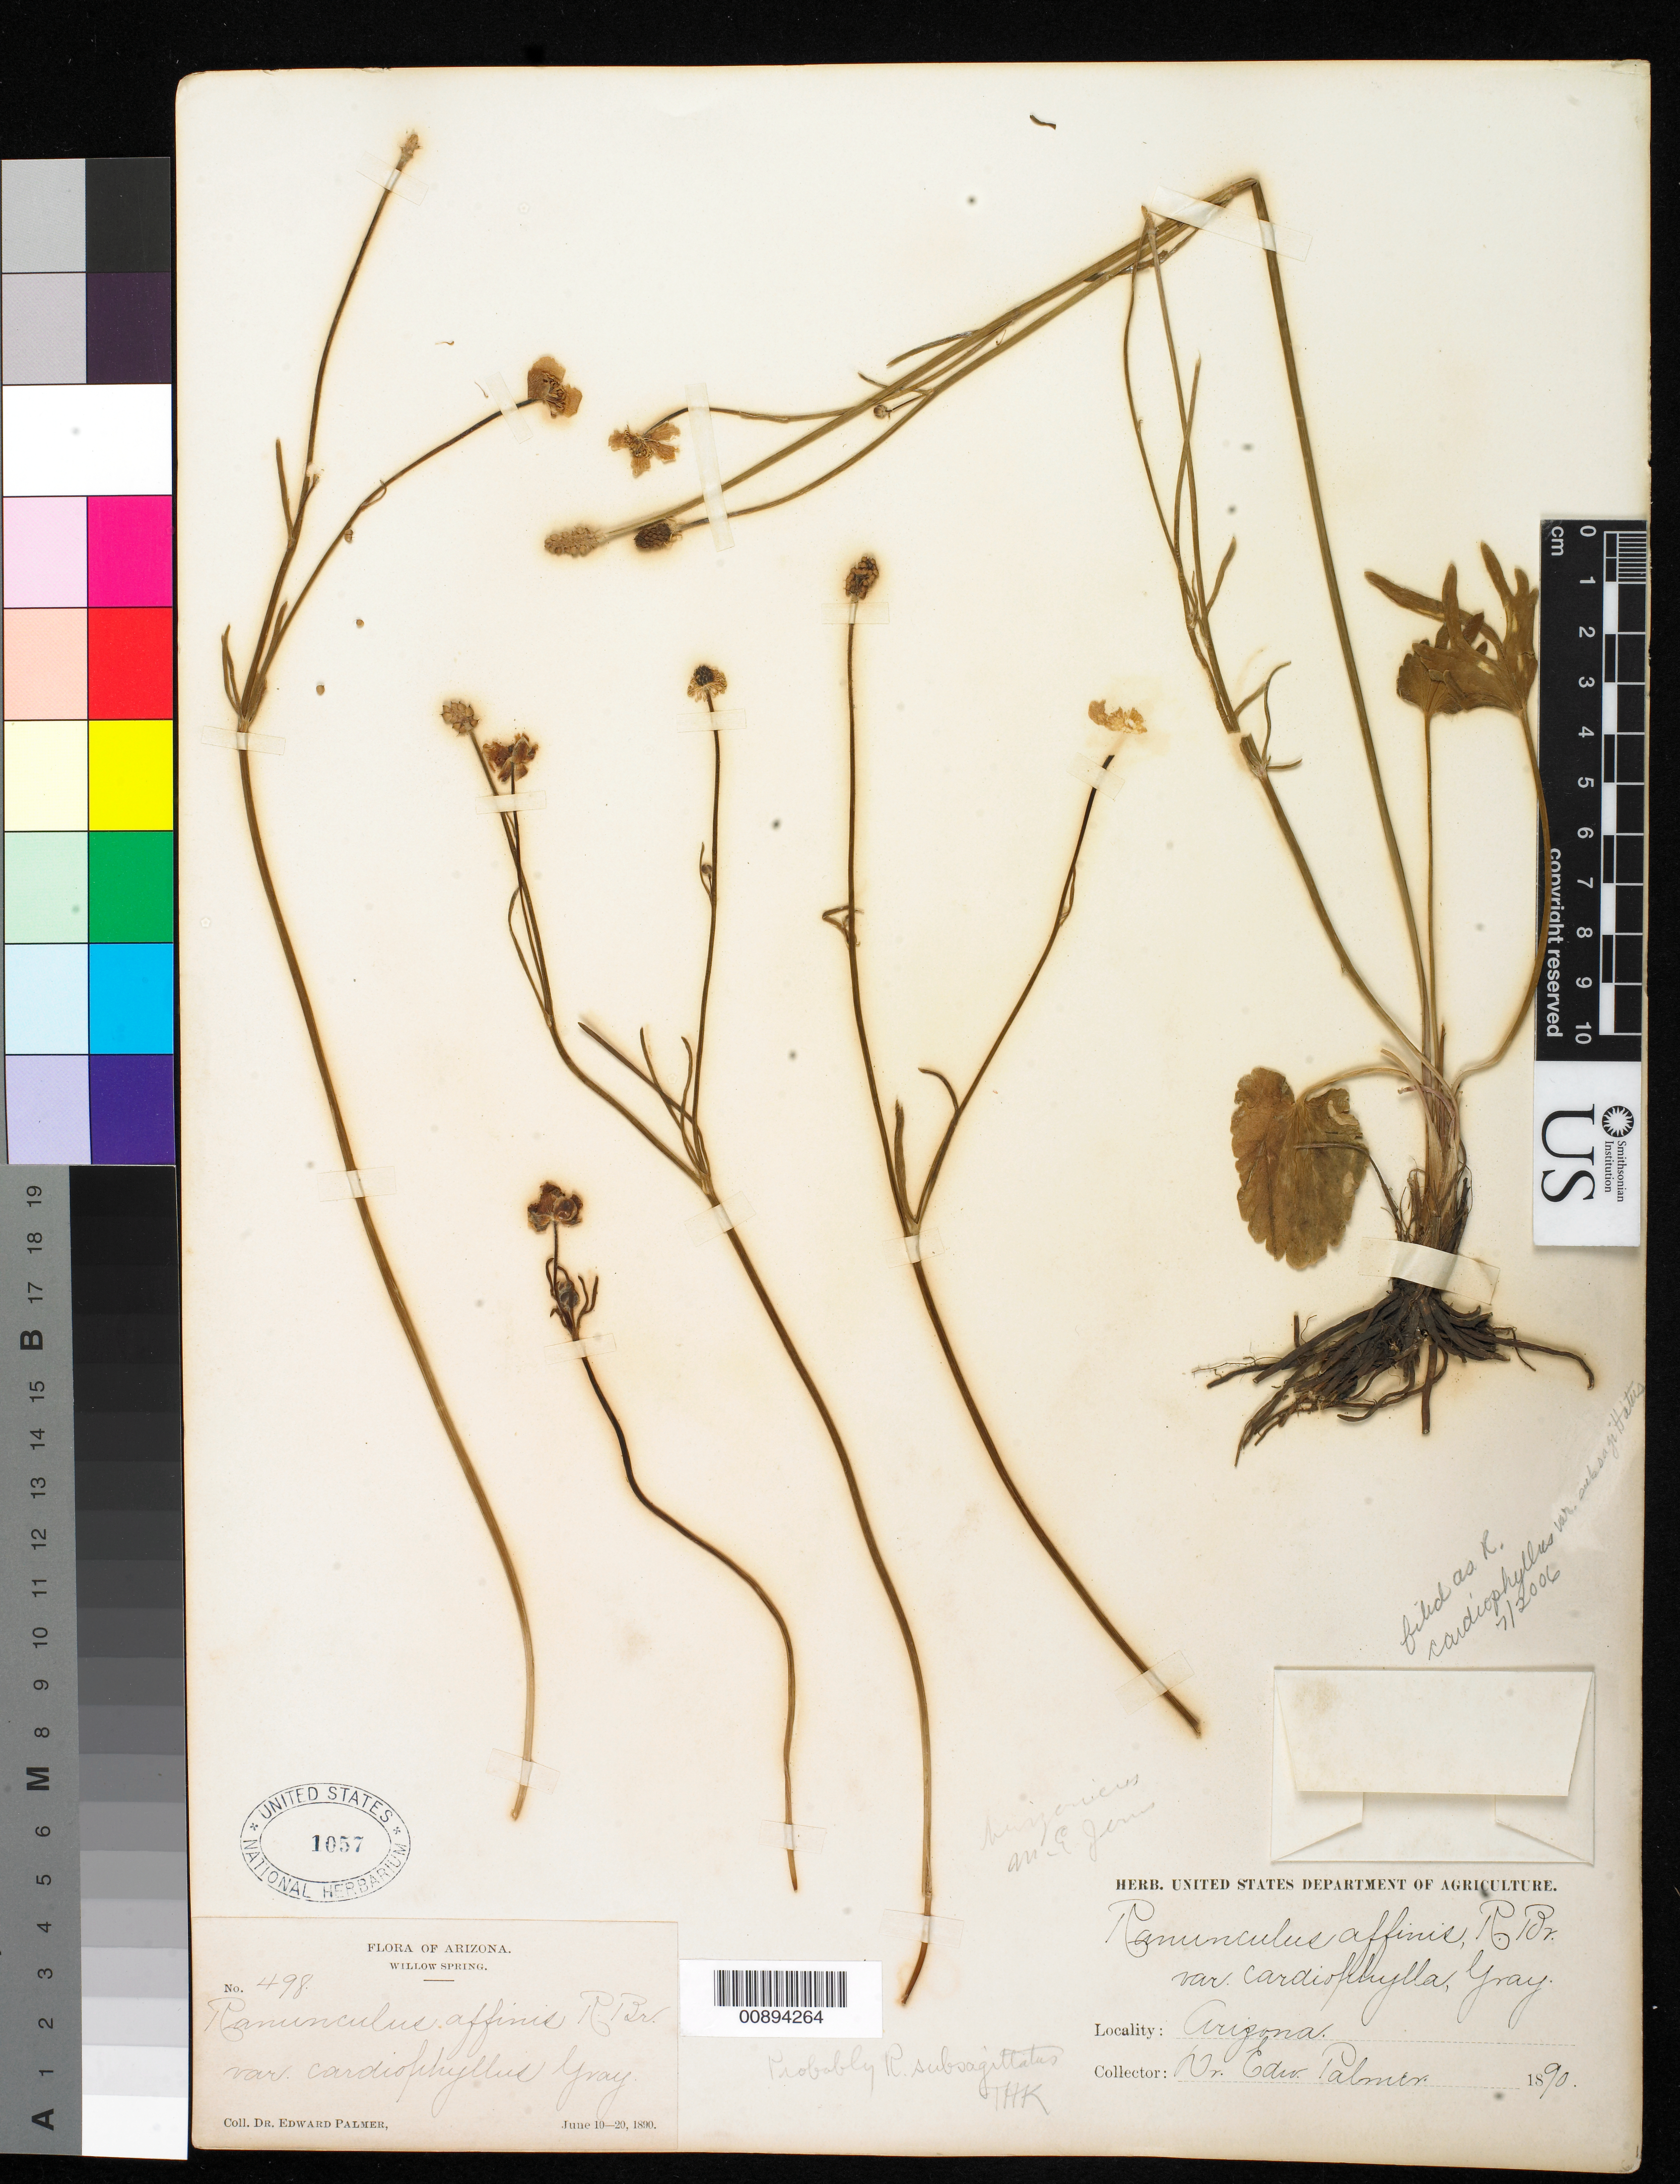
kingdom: Plantae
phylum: Tracheophyta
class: Magnoliopsida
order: Ranunculales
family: Ranunculaceae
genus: Ranunculus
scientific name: Ranunculus cardiophyllus var. subsagittatus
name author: (A. Gray) L.D. Benson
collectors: E. Palmer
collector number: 498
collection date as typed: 10 Jun 1890 to 20 Jun 1890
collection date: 1890-06-10/1890-06-20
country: United States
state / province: Arizona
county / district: Coconino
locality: Willow Spring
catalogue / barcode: US 1057